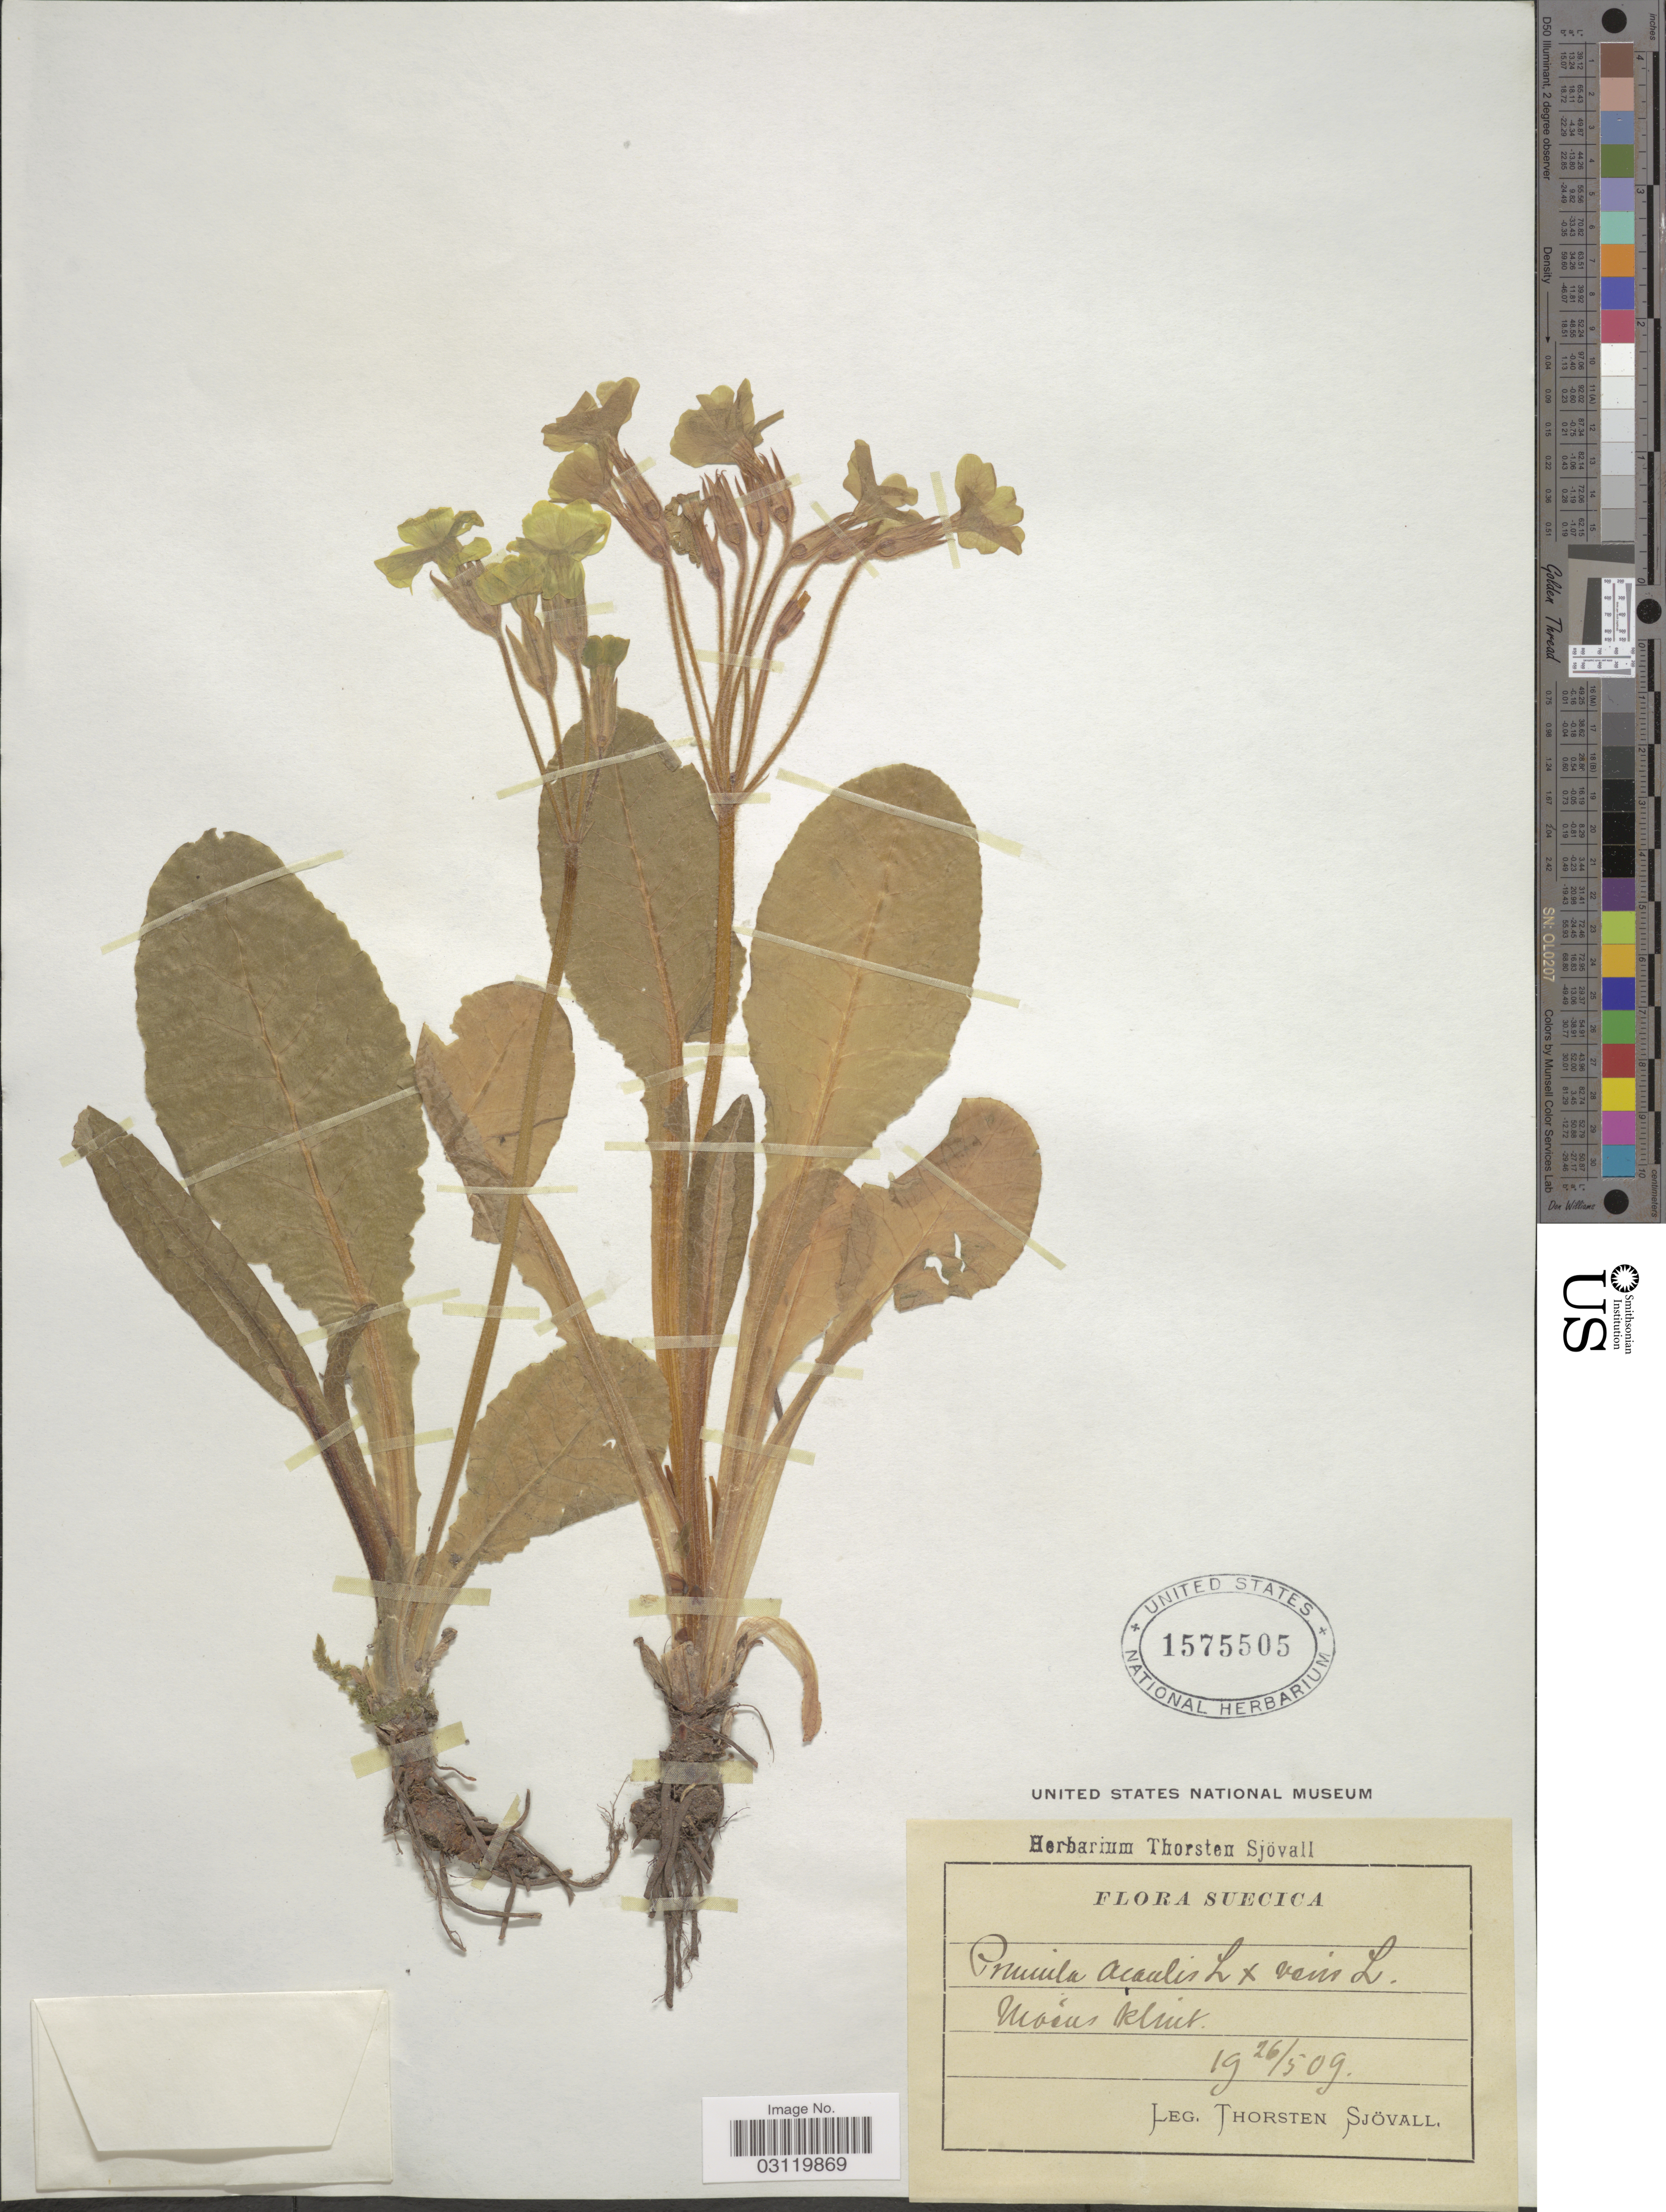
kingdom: Plantae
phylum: Tracheophyta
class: Magnoliopsida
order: Ericales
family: Primulaceae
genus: Primula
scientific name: Primula acaulis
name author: (L.) Hill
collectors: T. Sjövall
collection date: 1909-05-26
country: Sweden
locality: Suecica, Mosses kluik [interpreted].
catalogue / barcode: US 1575505